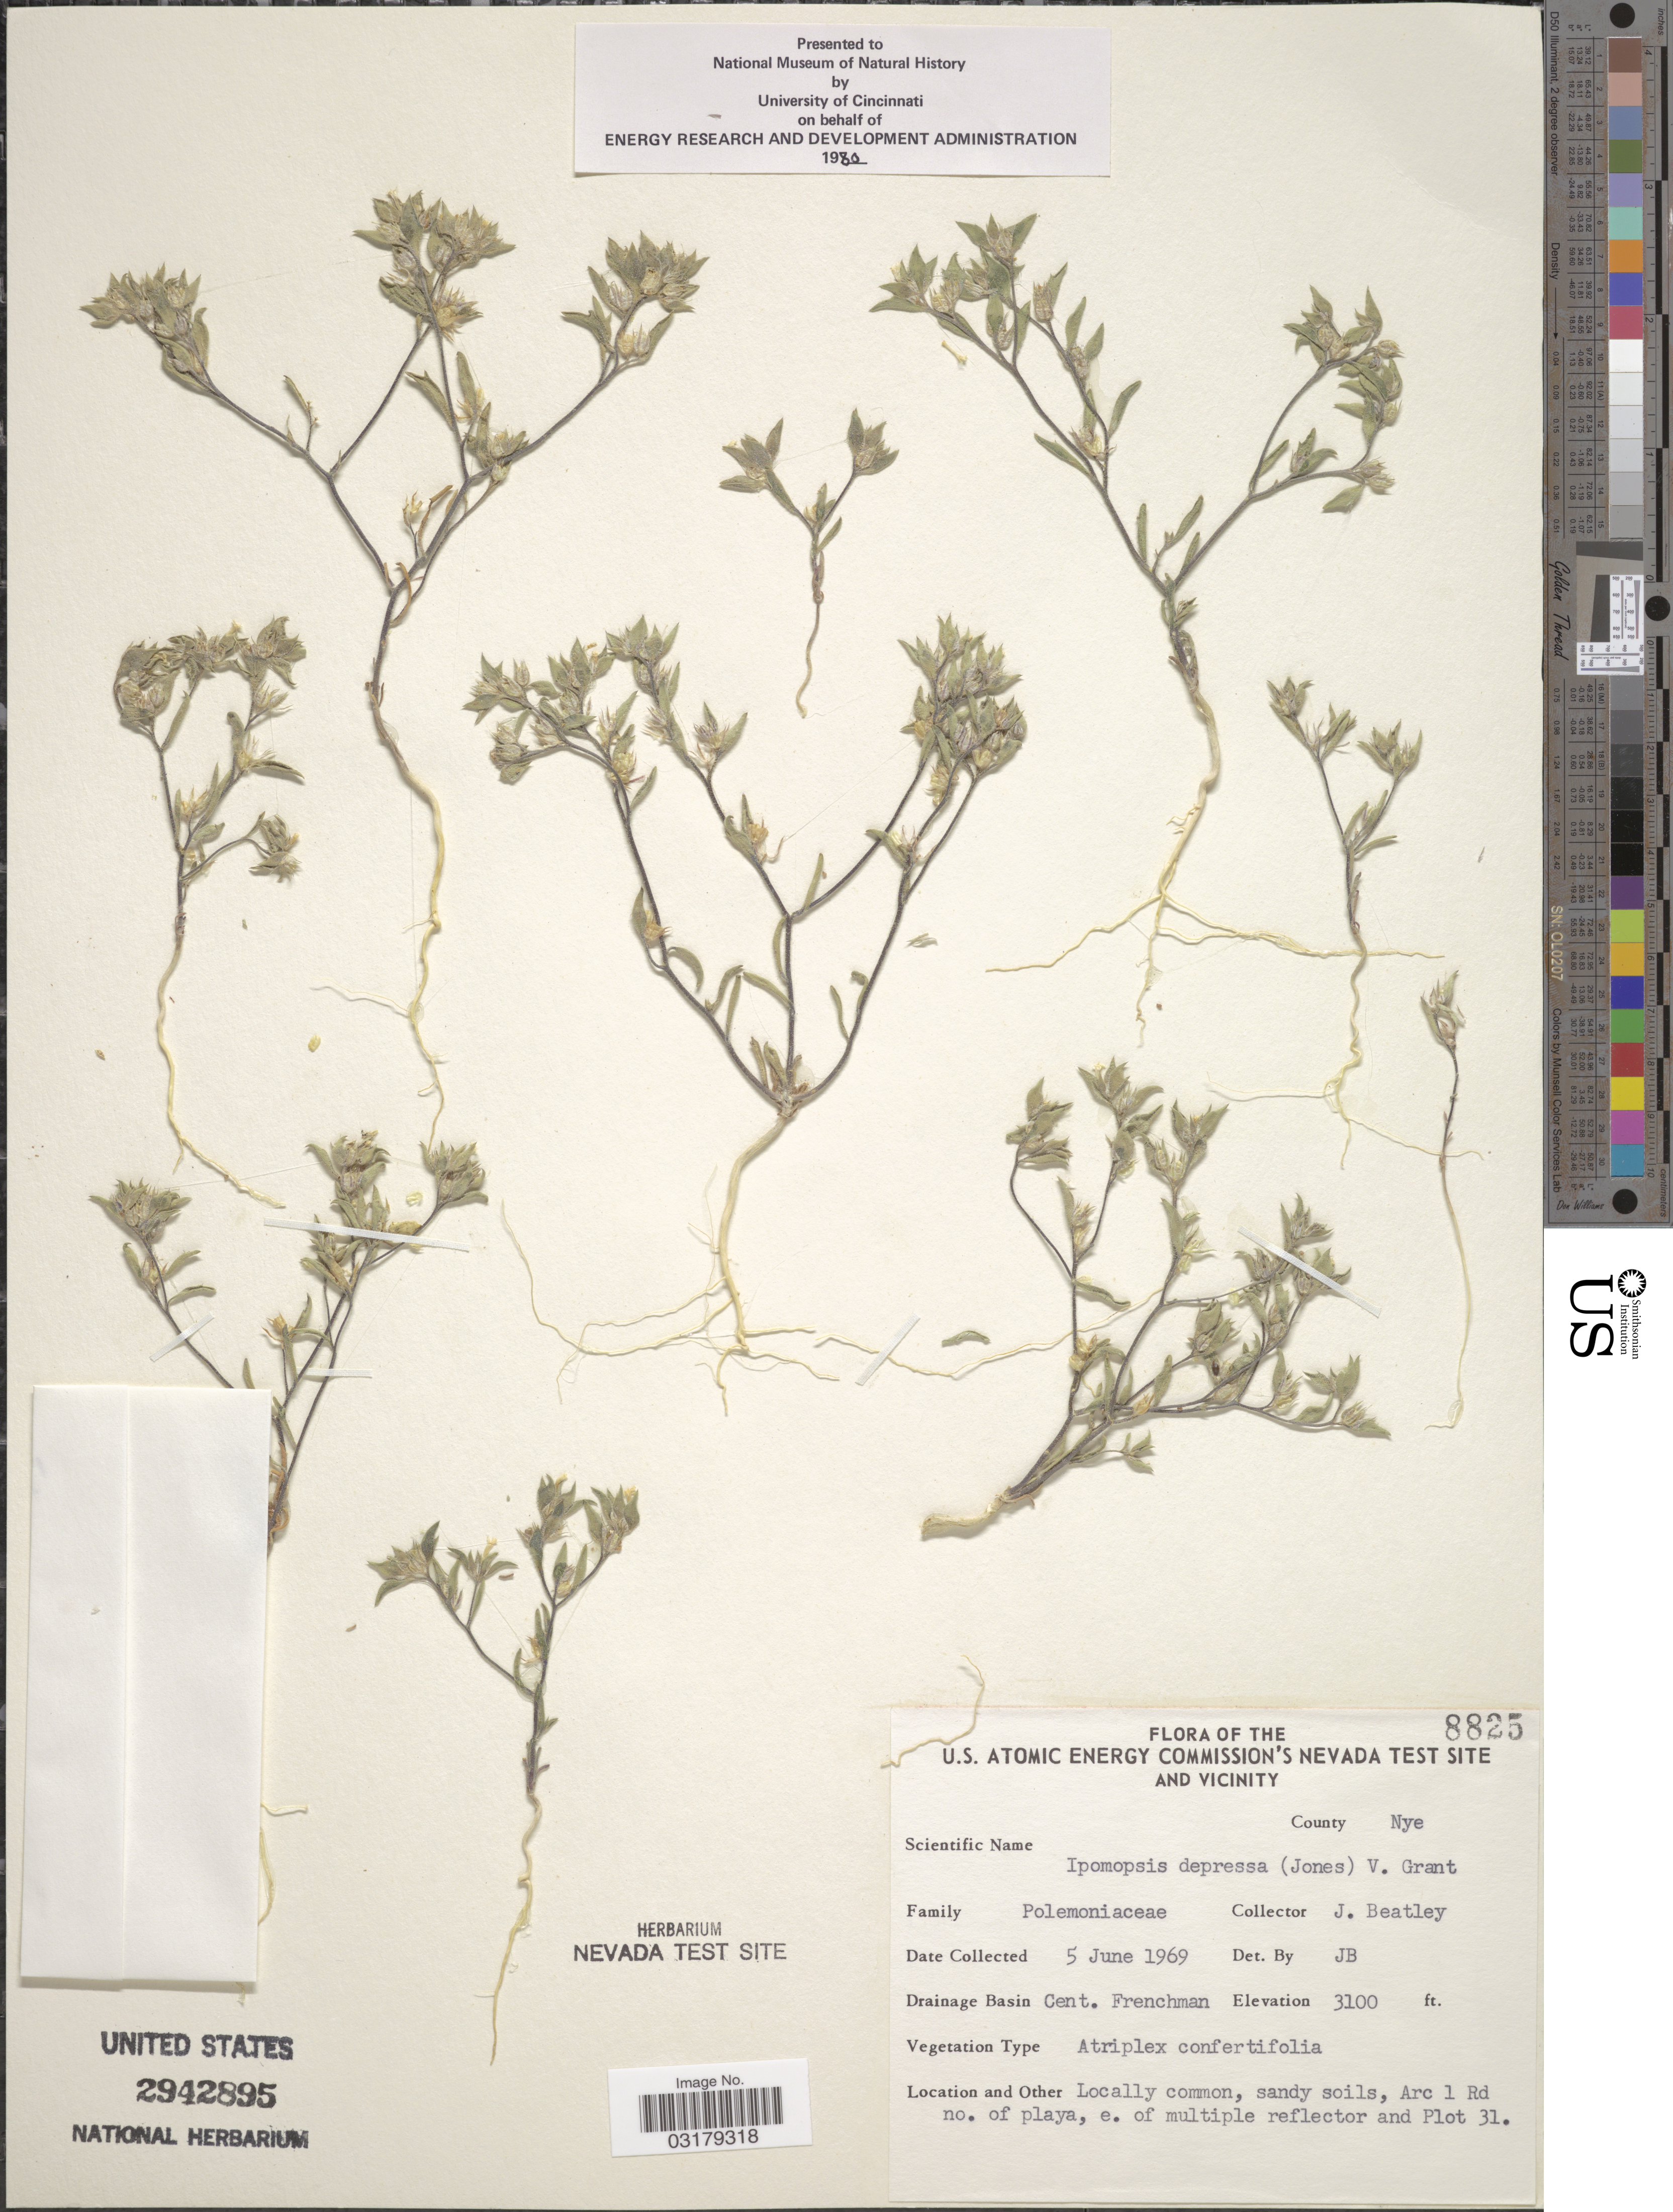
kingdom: Plantae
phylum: Tracheophyta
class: Magnoliopsida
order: Ericales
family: Polemoniaceae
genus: Ipomopsis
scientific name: Ipomopsis depressa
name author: (M.E. Jones ex A. Gray) V.E. Grant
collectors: J. C. Beatley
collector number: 8825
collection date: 1969-06-05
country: United States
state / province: Nevada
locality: The U.S. Atomic Energy Commission's Nevada Test Site and Vicinity. County Nye. Drainage Basin Cent. Frenchman. Locally common, sandy soils, Arc 1 Rd no. of playa, e. of multiple reflector and Plot 31.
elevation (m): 945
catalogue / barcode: US 2942895